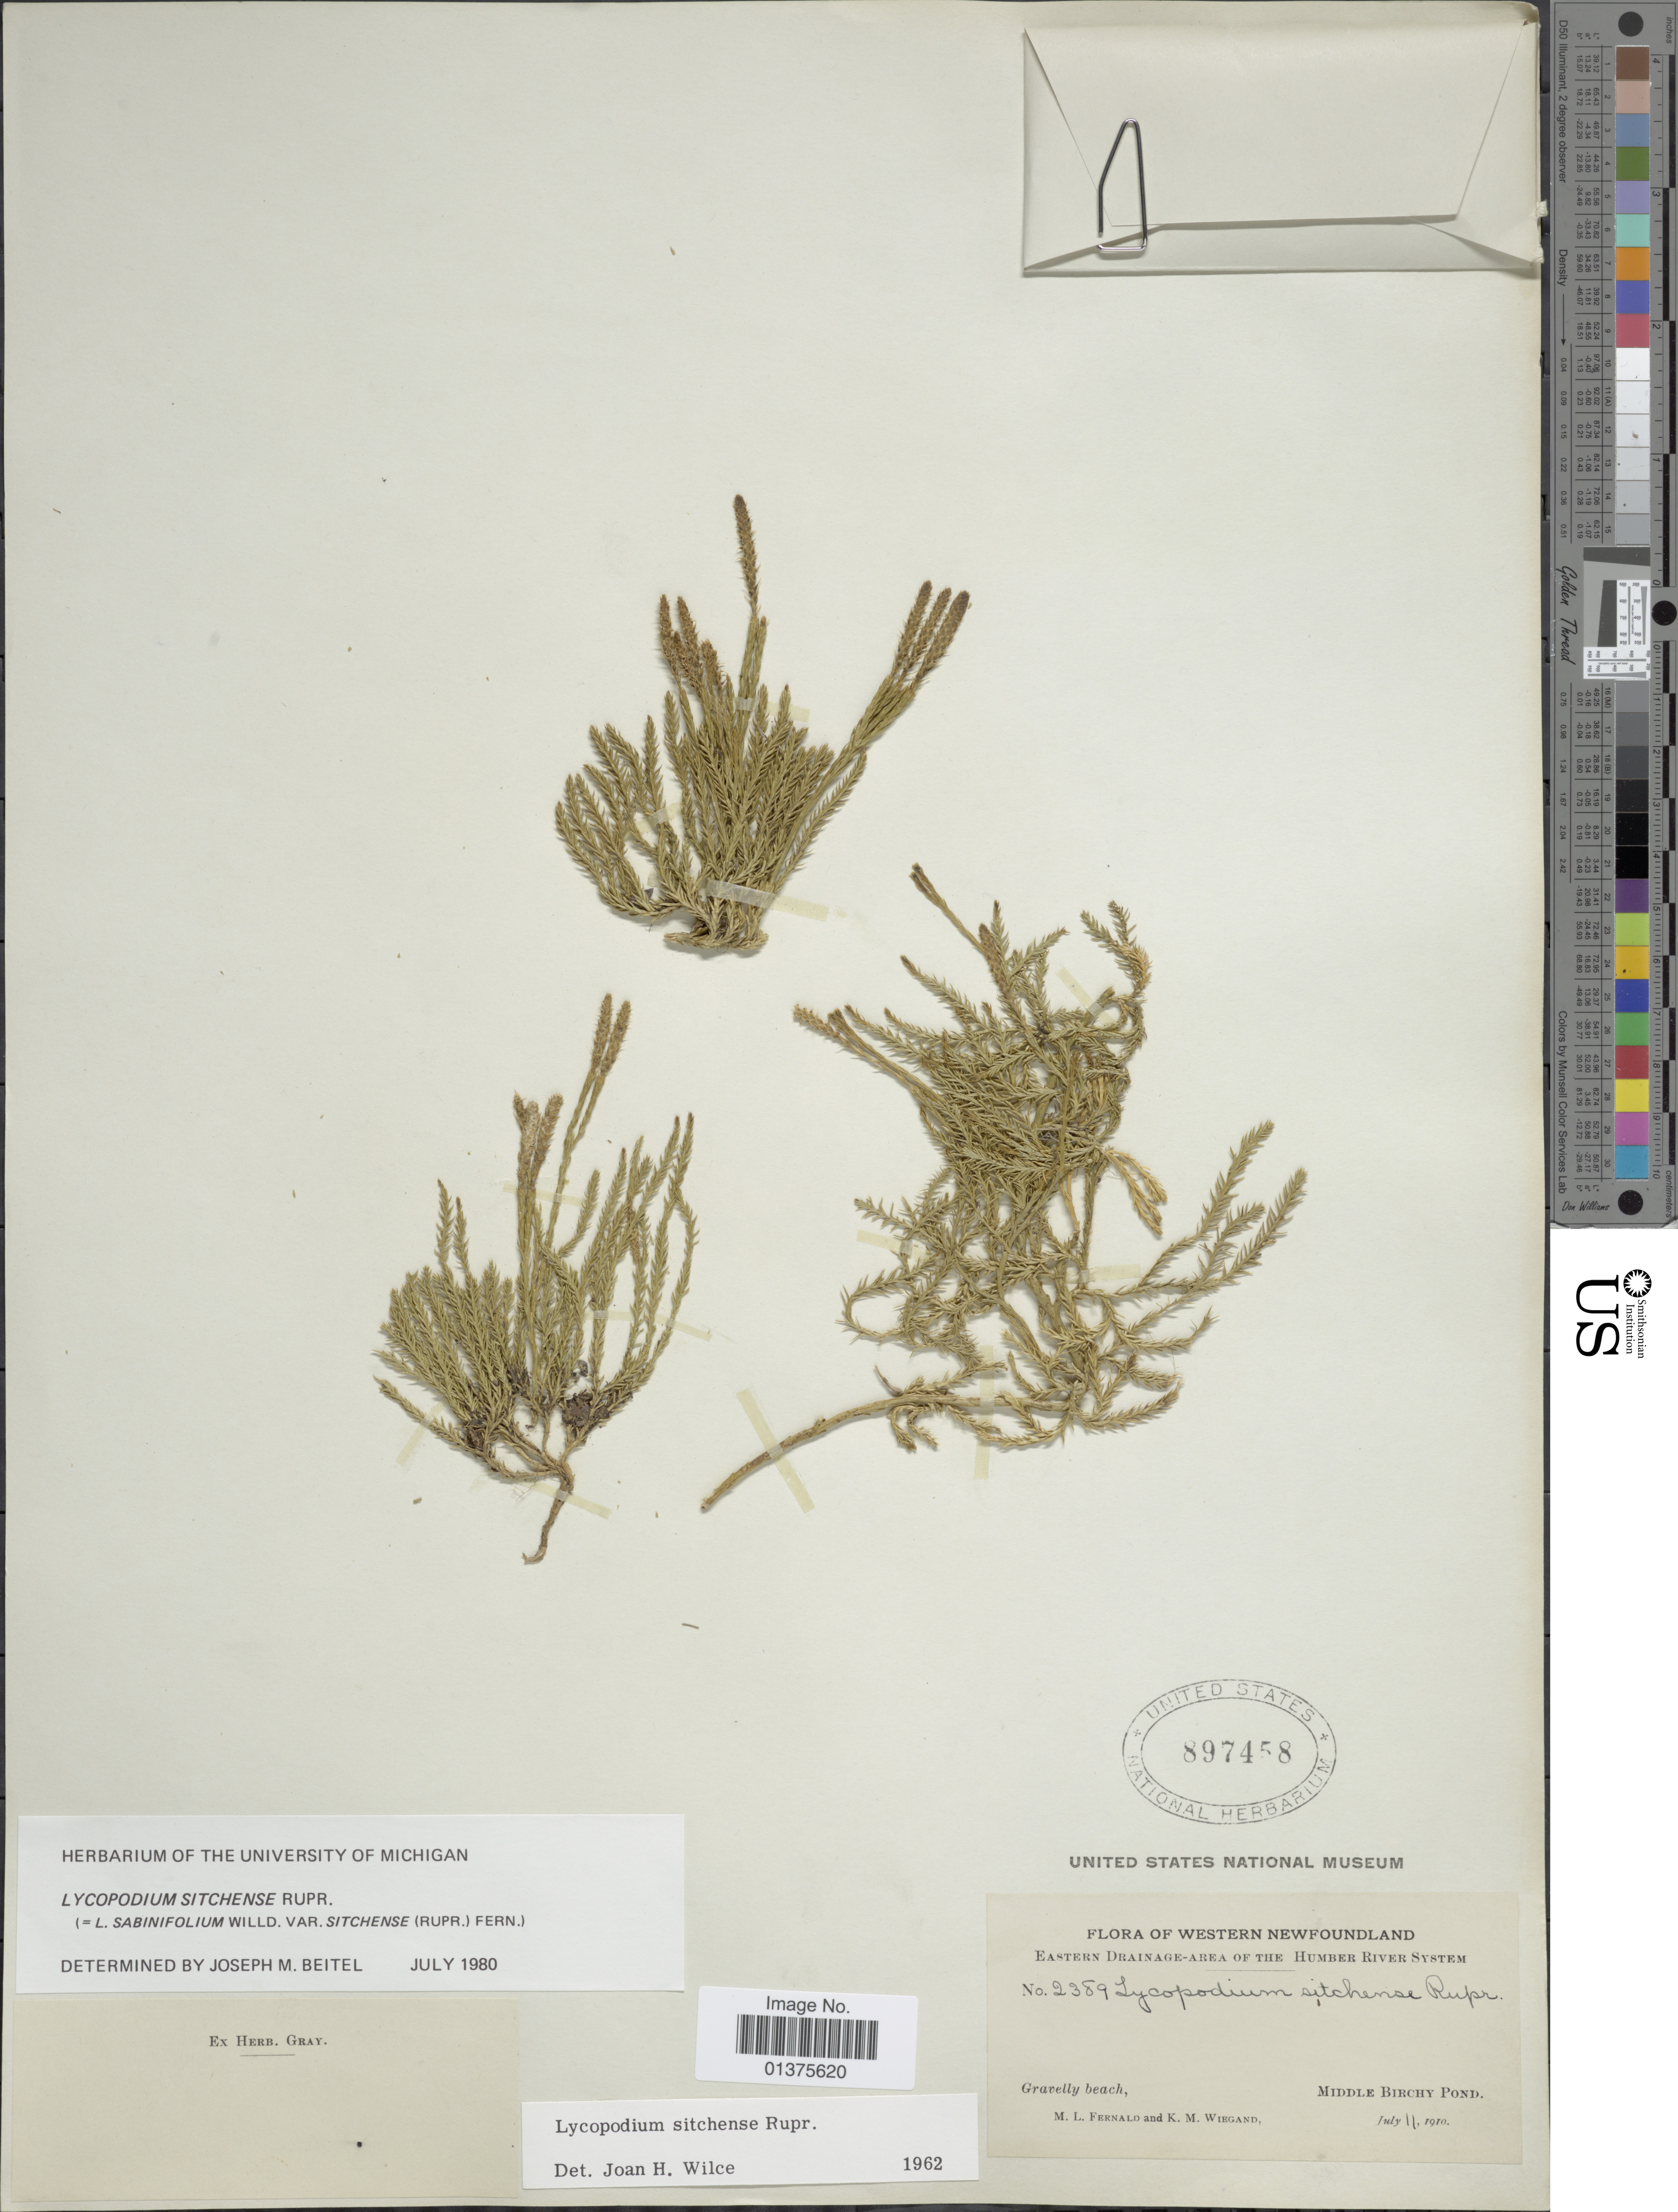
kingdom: Plantae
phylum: Tracheophyta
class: Lycopodiopsida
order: Lycopodiales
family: Lycopodiaceae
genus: Diphasiastrum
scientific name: Diphasiastrum sitchense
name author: (Rupr.) Holub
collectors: M. L. Fernald & K. M. Wiegand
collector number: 2389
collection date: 1910-07-11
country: Canada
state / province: Newfoundland and Labrador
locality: Eastern Drainage-area of the Humber River System, Gravelly beach, Middle Birchy Pond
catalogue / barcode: US 897458